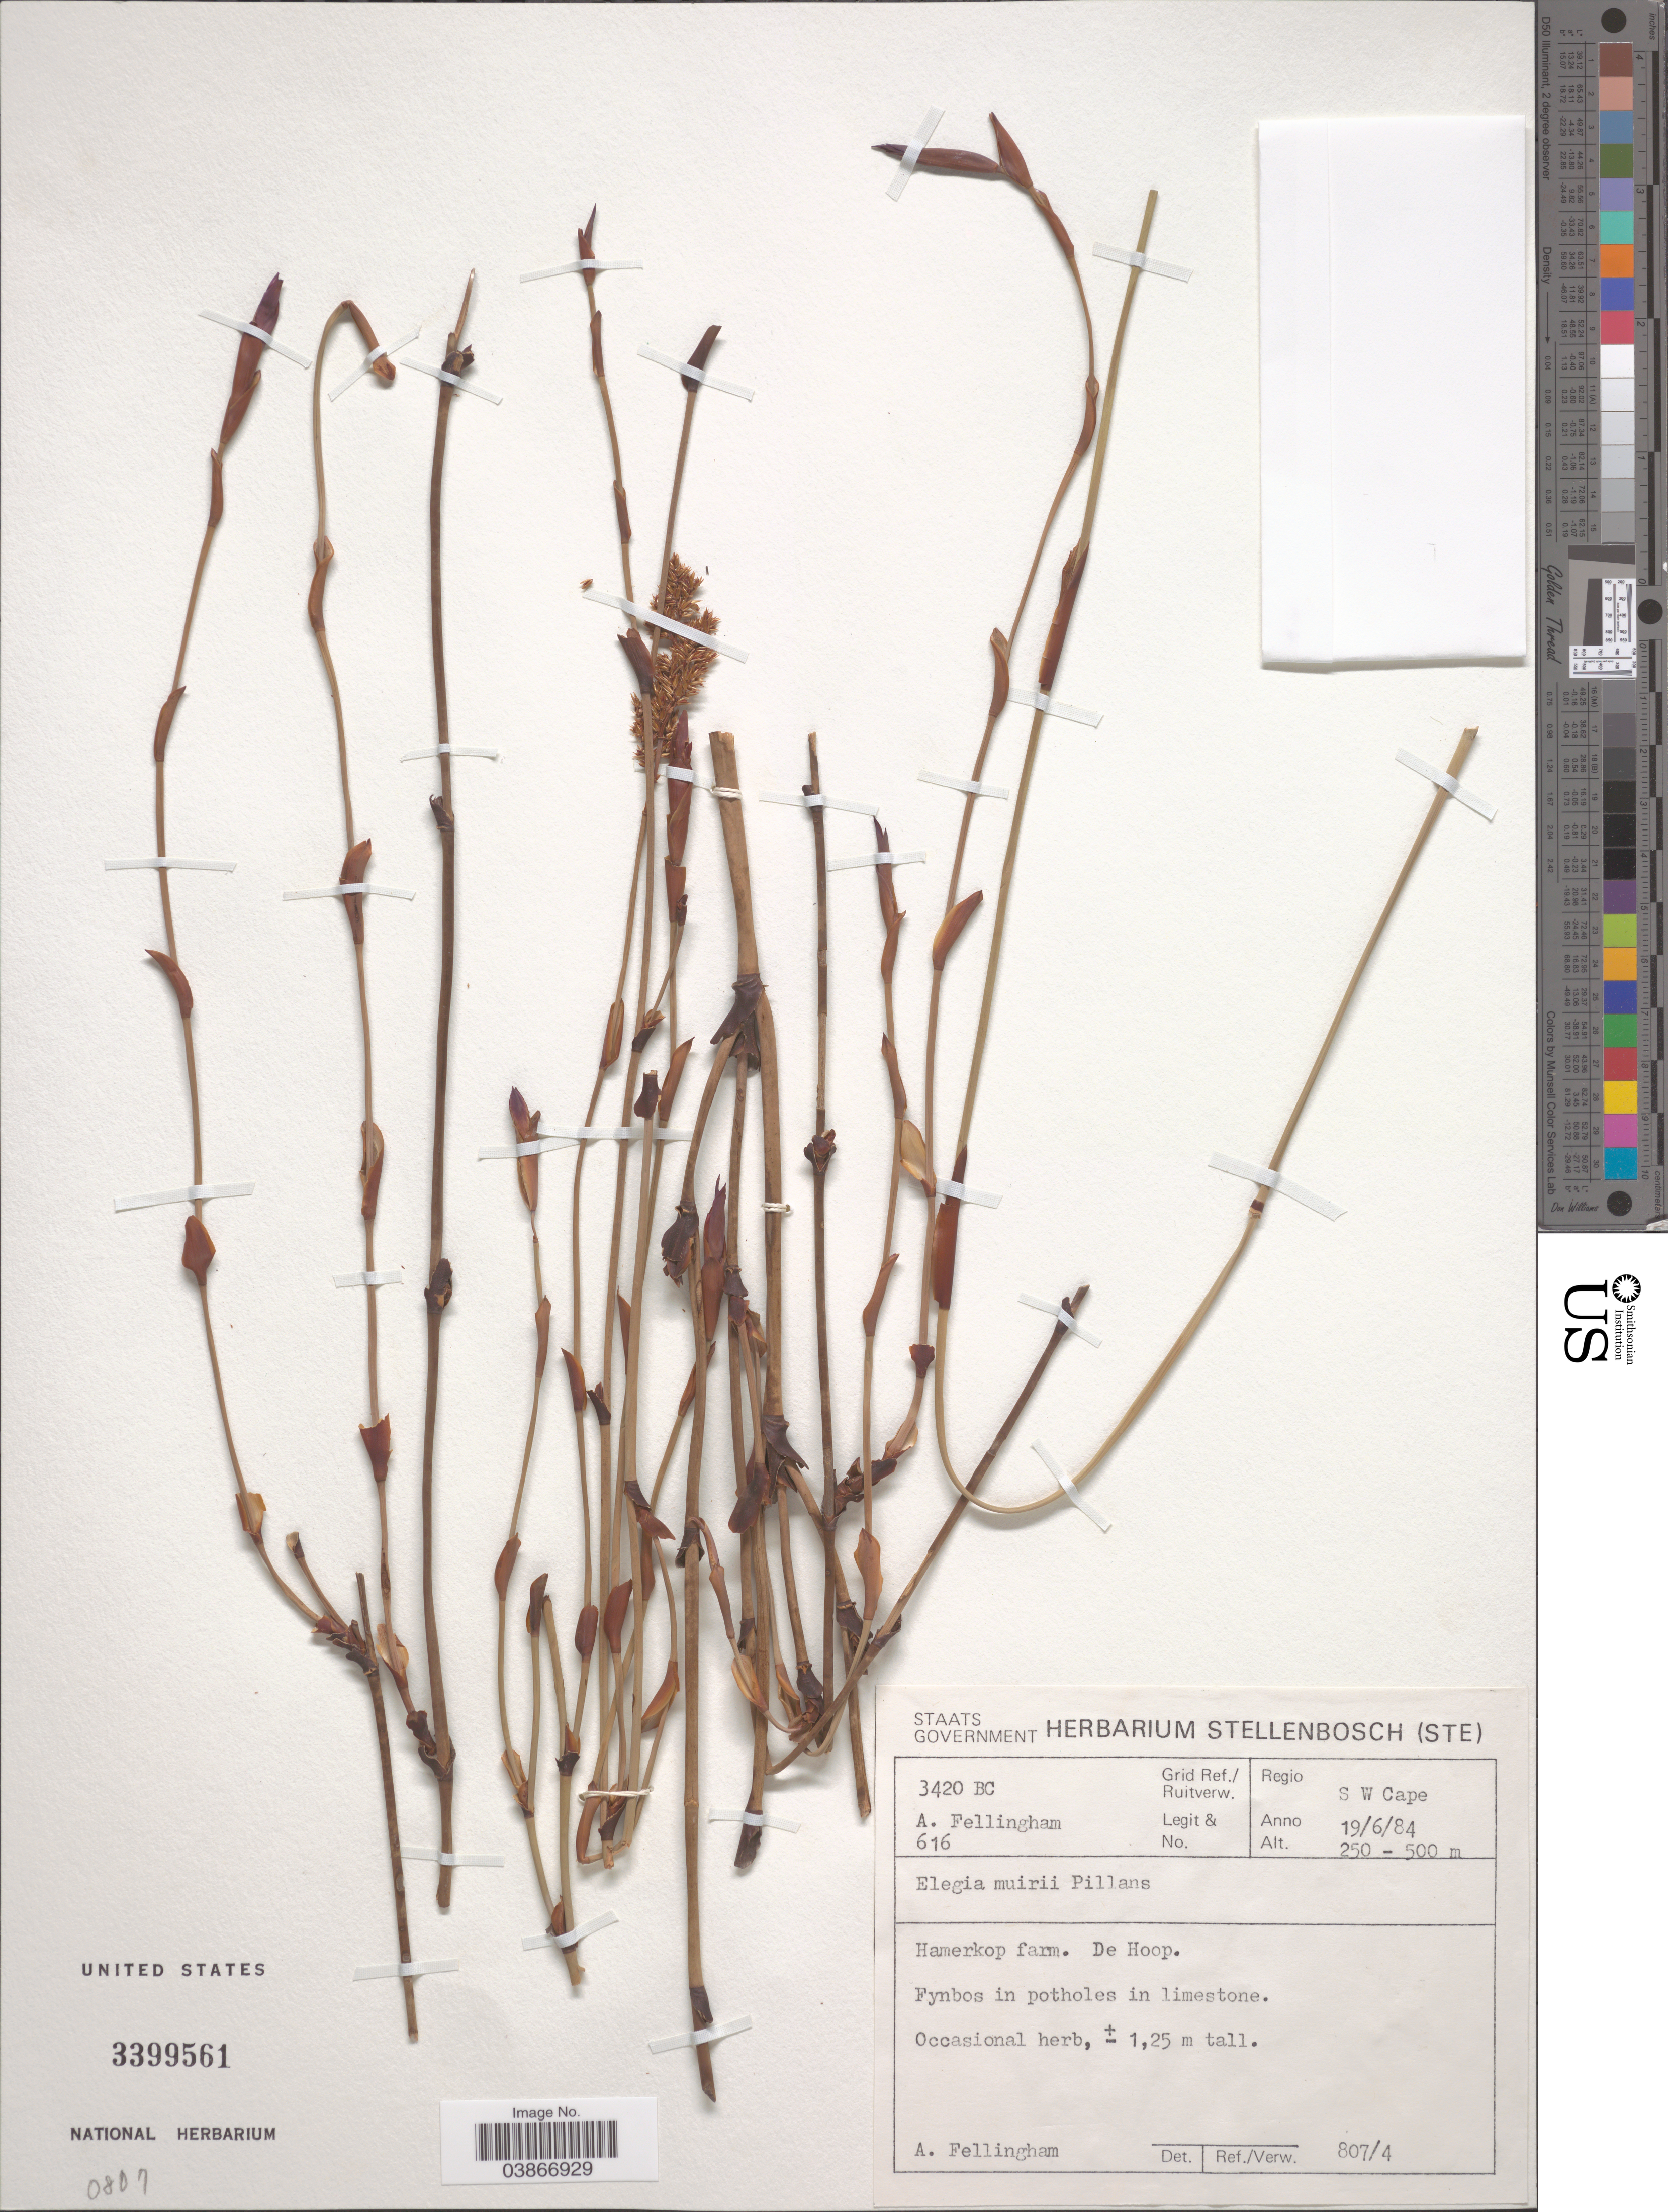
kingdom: Plantae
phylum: Tracheophyta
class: Liliopsida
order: Poales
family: Restionaceae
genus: Elegia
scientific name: Elegia muirii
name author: Pillans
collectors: A. Fellingham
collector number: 616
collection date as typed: Transcribed d/m/y: 19/6/84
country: South Africa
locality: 3420 BC Grid Ref./Ruitverw. Regio S W Cape. Hamerkop farm. De Hoop.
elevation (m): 250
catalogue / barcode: US 3399561